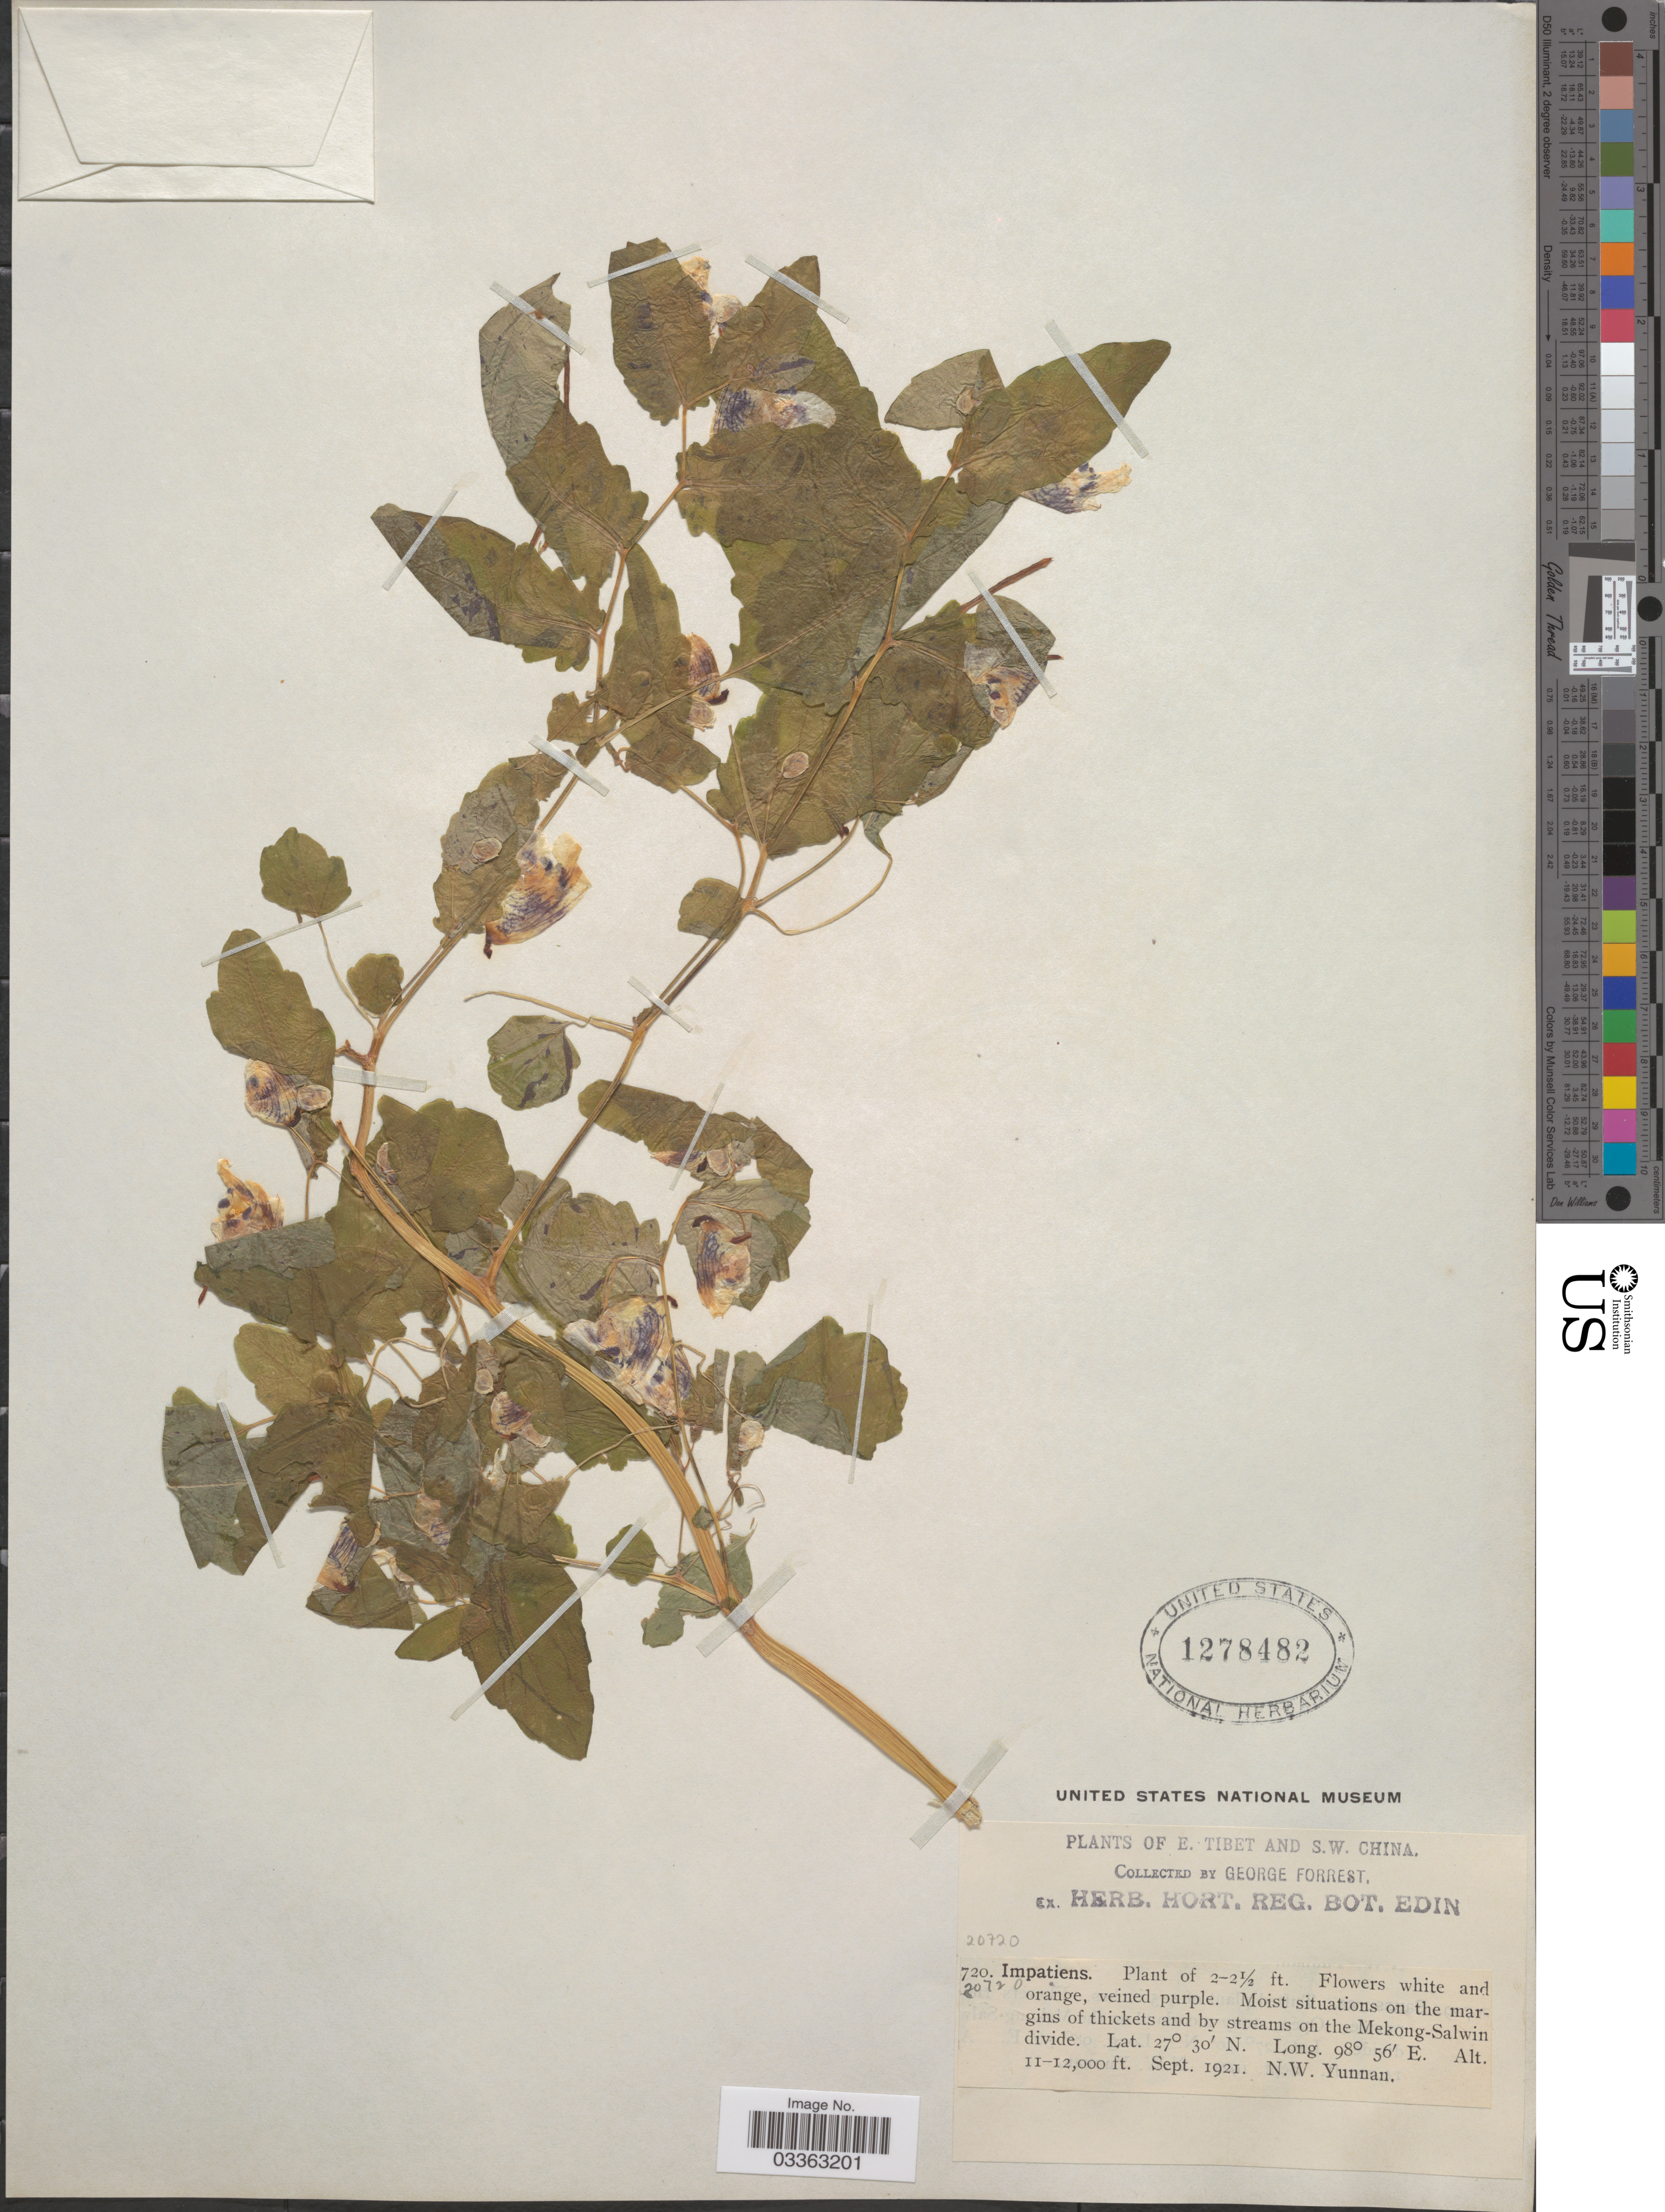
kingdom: Plantae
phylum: Tracheophyta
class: Magnoliopsida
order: Ericales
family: Balsaminaceae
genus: Impatiens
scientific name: Impatiens sp.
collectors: G. Forrest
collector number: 20720*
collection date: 1921-09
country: China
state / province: Yunnan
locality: E. Tibet and S.W. China. On the Mekong-Salwin divide. N.W. Yunnan.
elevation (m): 3353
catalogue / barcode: US 1278482